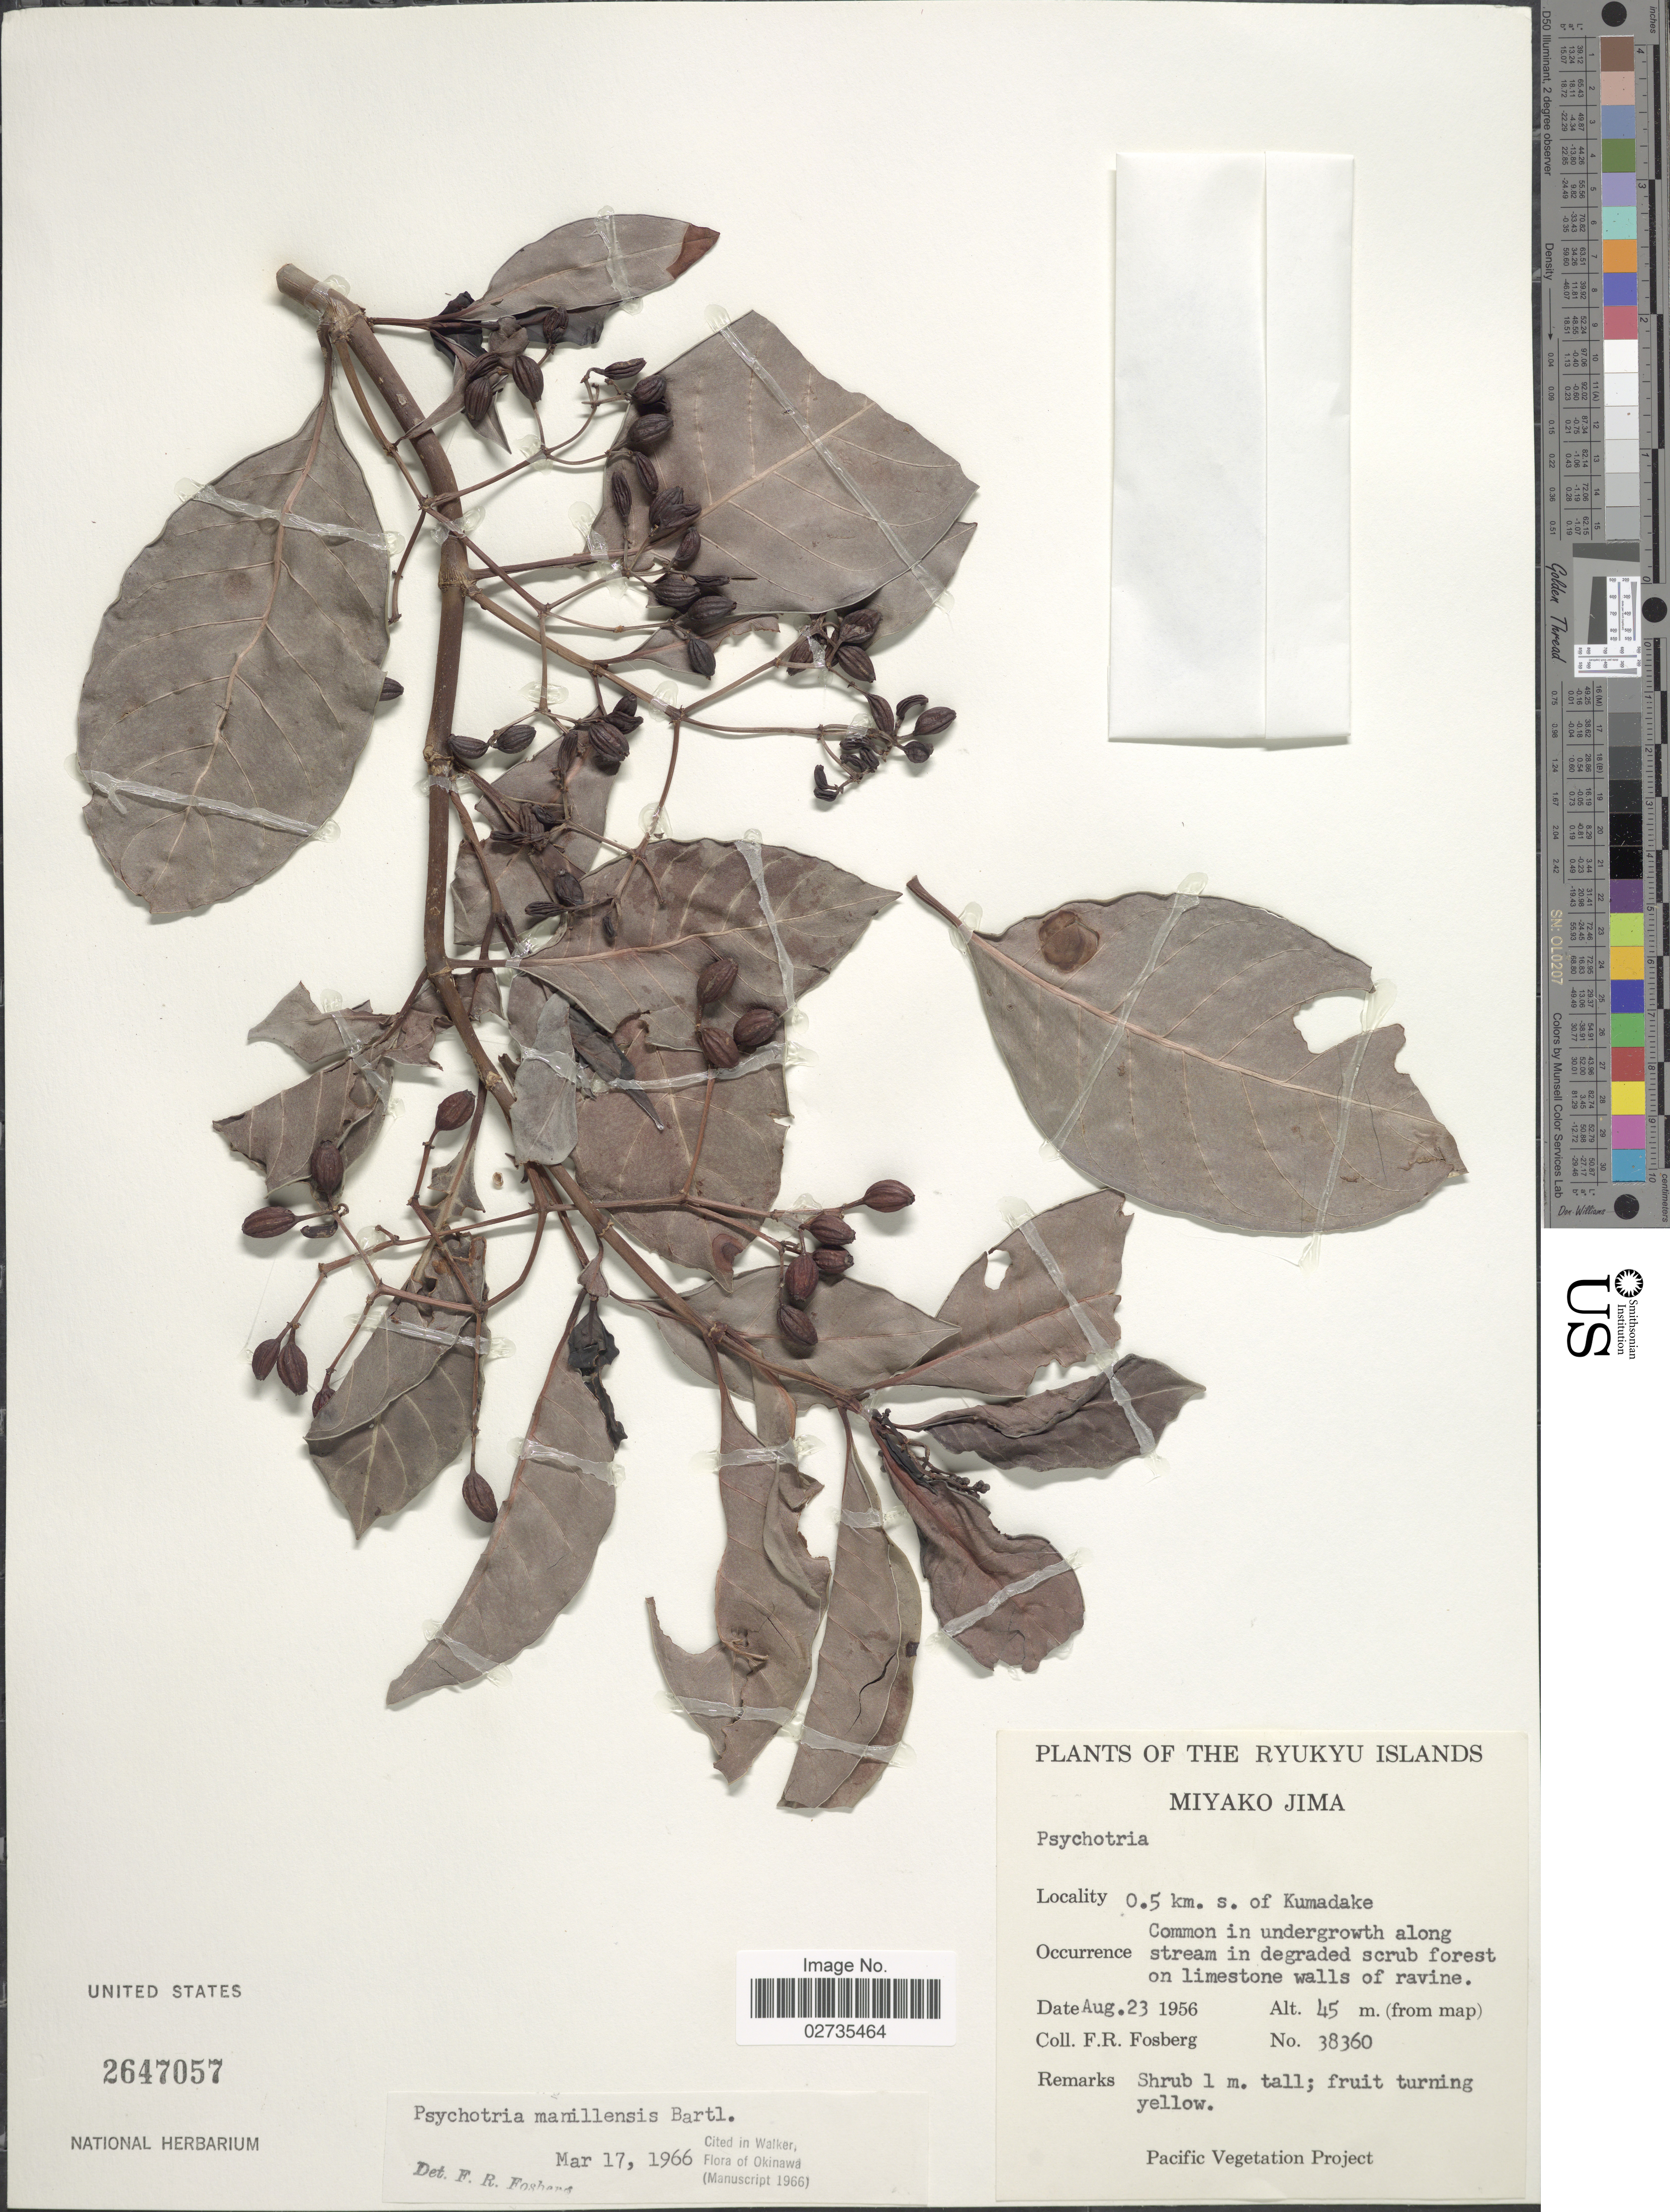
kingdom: Plantae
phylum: Tracheophyta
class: Magnoliopsida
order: Gentianales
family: Rubiaceae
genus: Psychotria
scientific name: Psychotria manillensis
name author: Bartl. ex DC.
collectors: F. R. Fosberg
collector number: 38360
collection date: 1956-08-23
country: Japan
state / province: Okinawa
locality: Ryukyu Islands. Miyako Jima. 0.5 km. s. of Kumadake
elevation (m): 45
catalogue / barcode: US 2647057